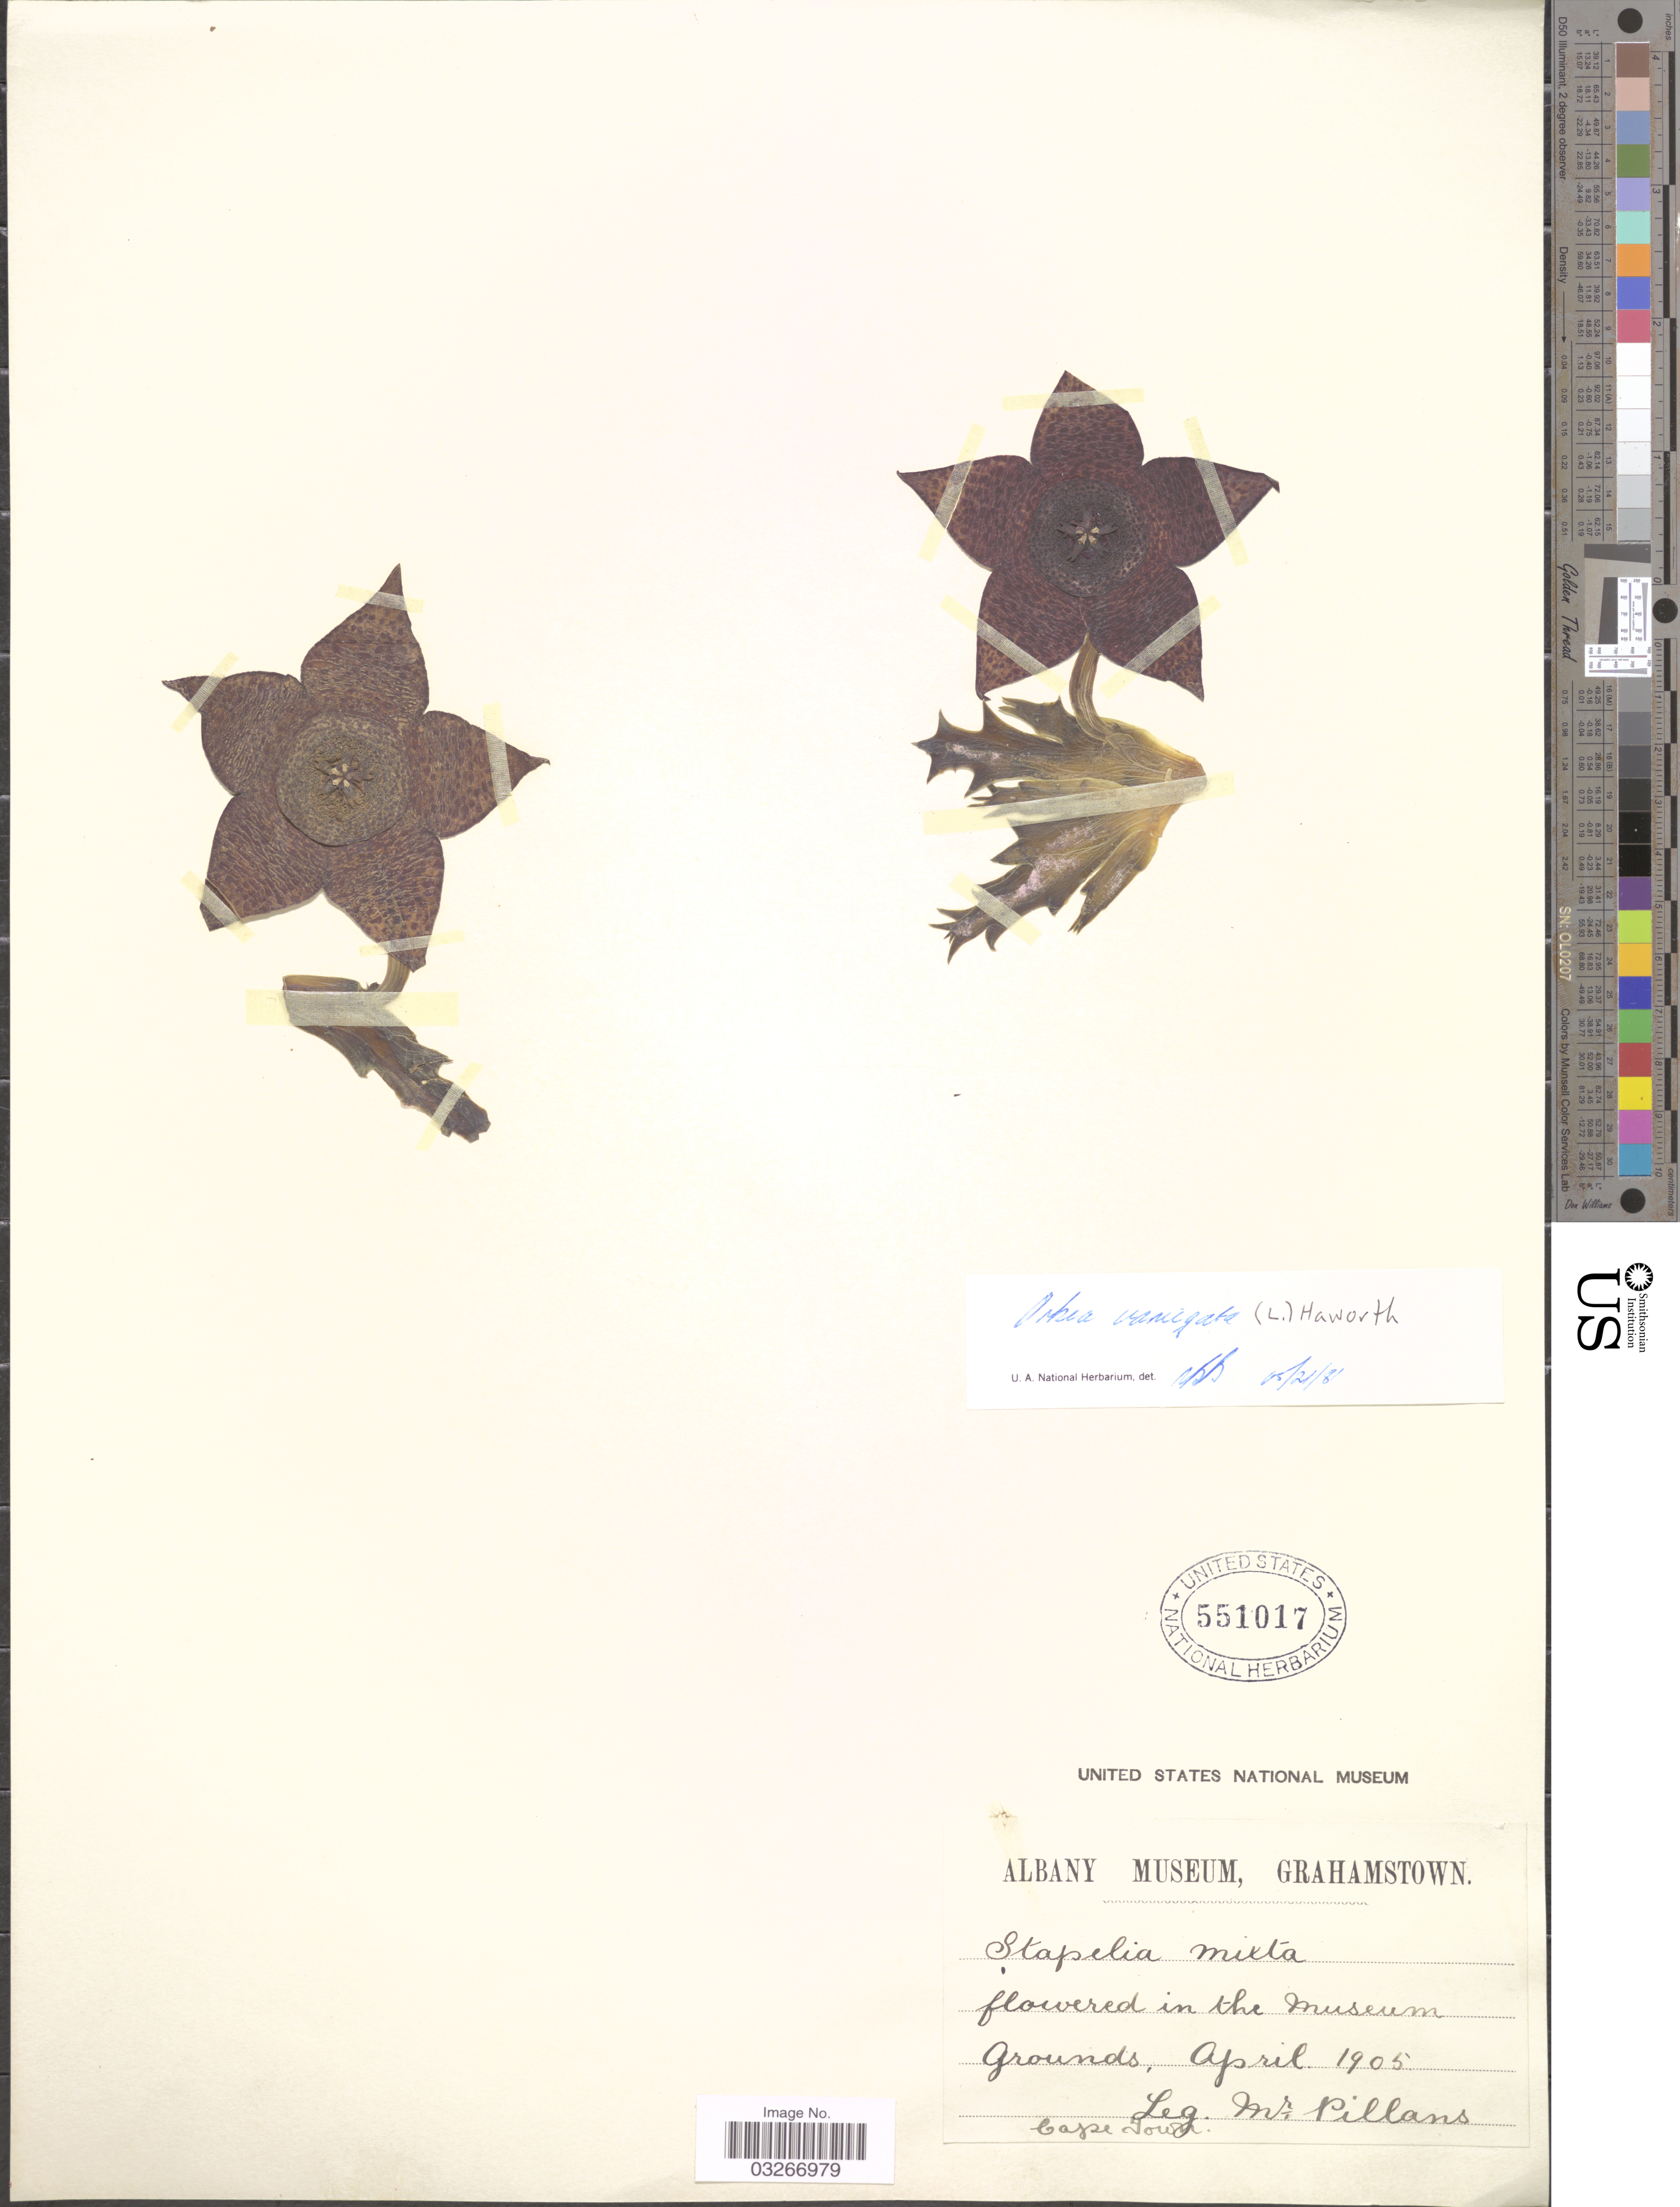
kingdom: Plantae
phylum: Tracheophyta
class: Magnoliopsida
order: Gentianales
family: Apocynaceae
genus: Orbea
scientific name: Orbea variegata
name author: (L.) Haw.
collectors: Mr. Pillans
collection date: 1905-04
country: South Africa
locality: In the museum grounds. Cape Town.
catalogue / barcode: US 551017